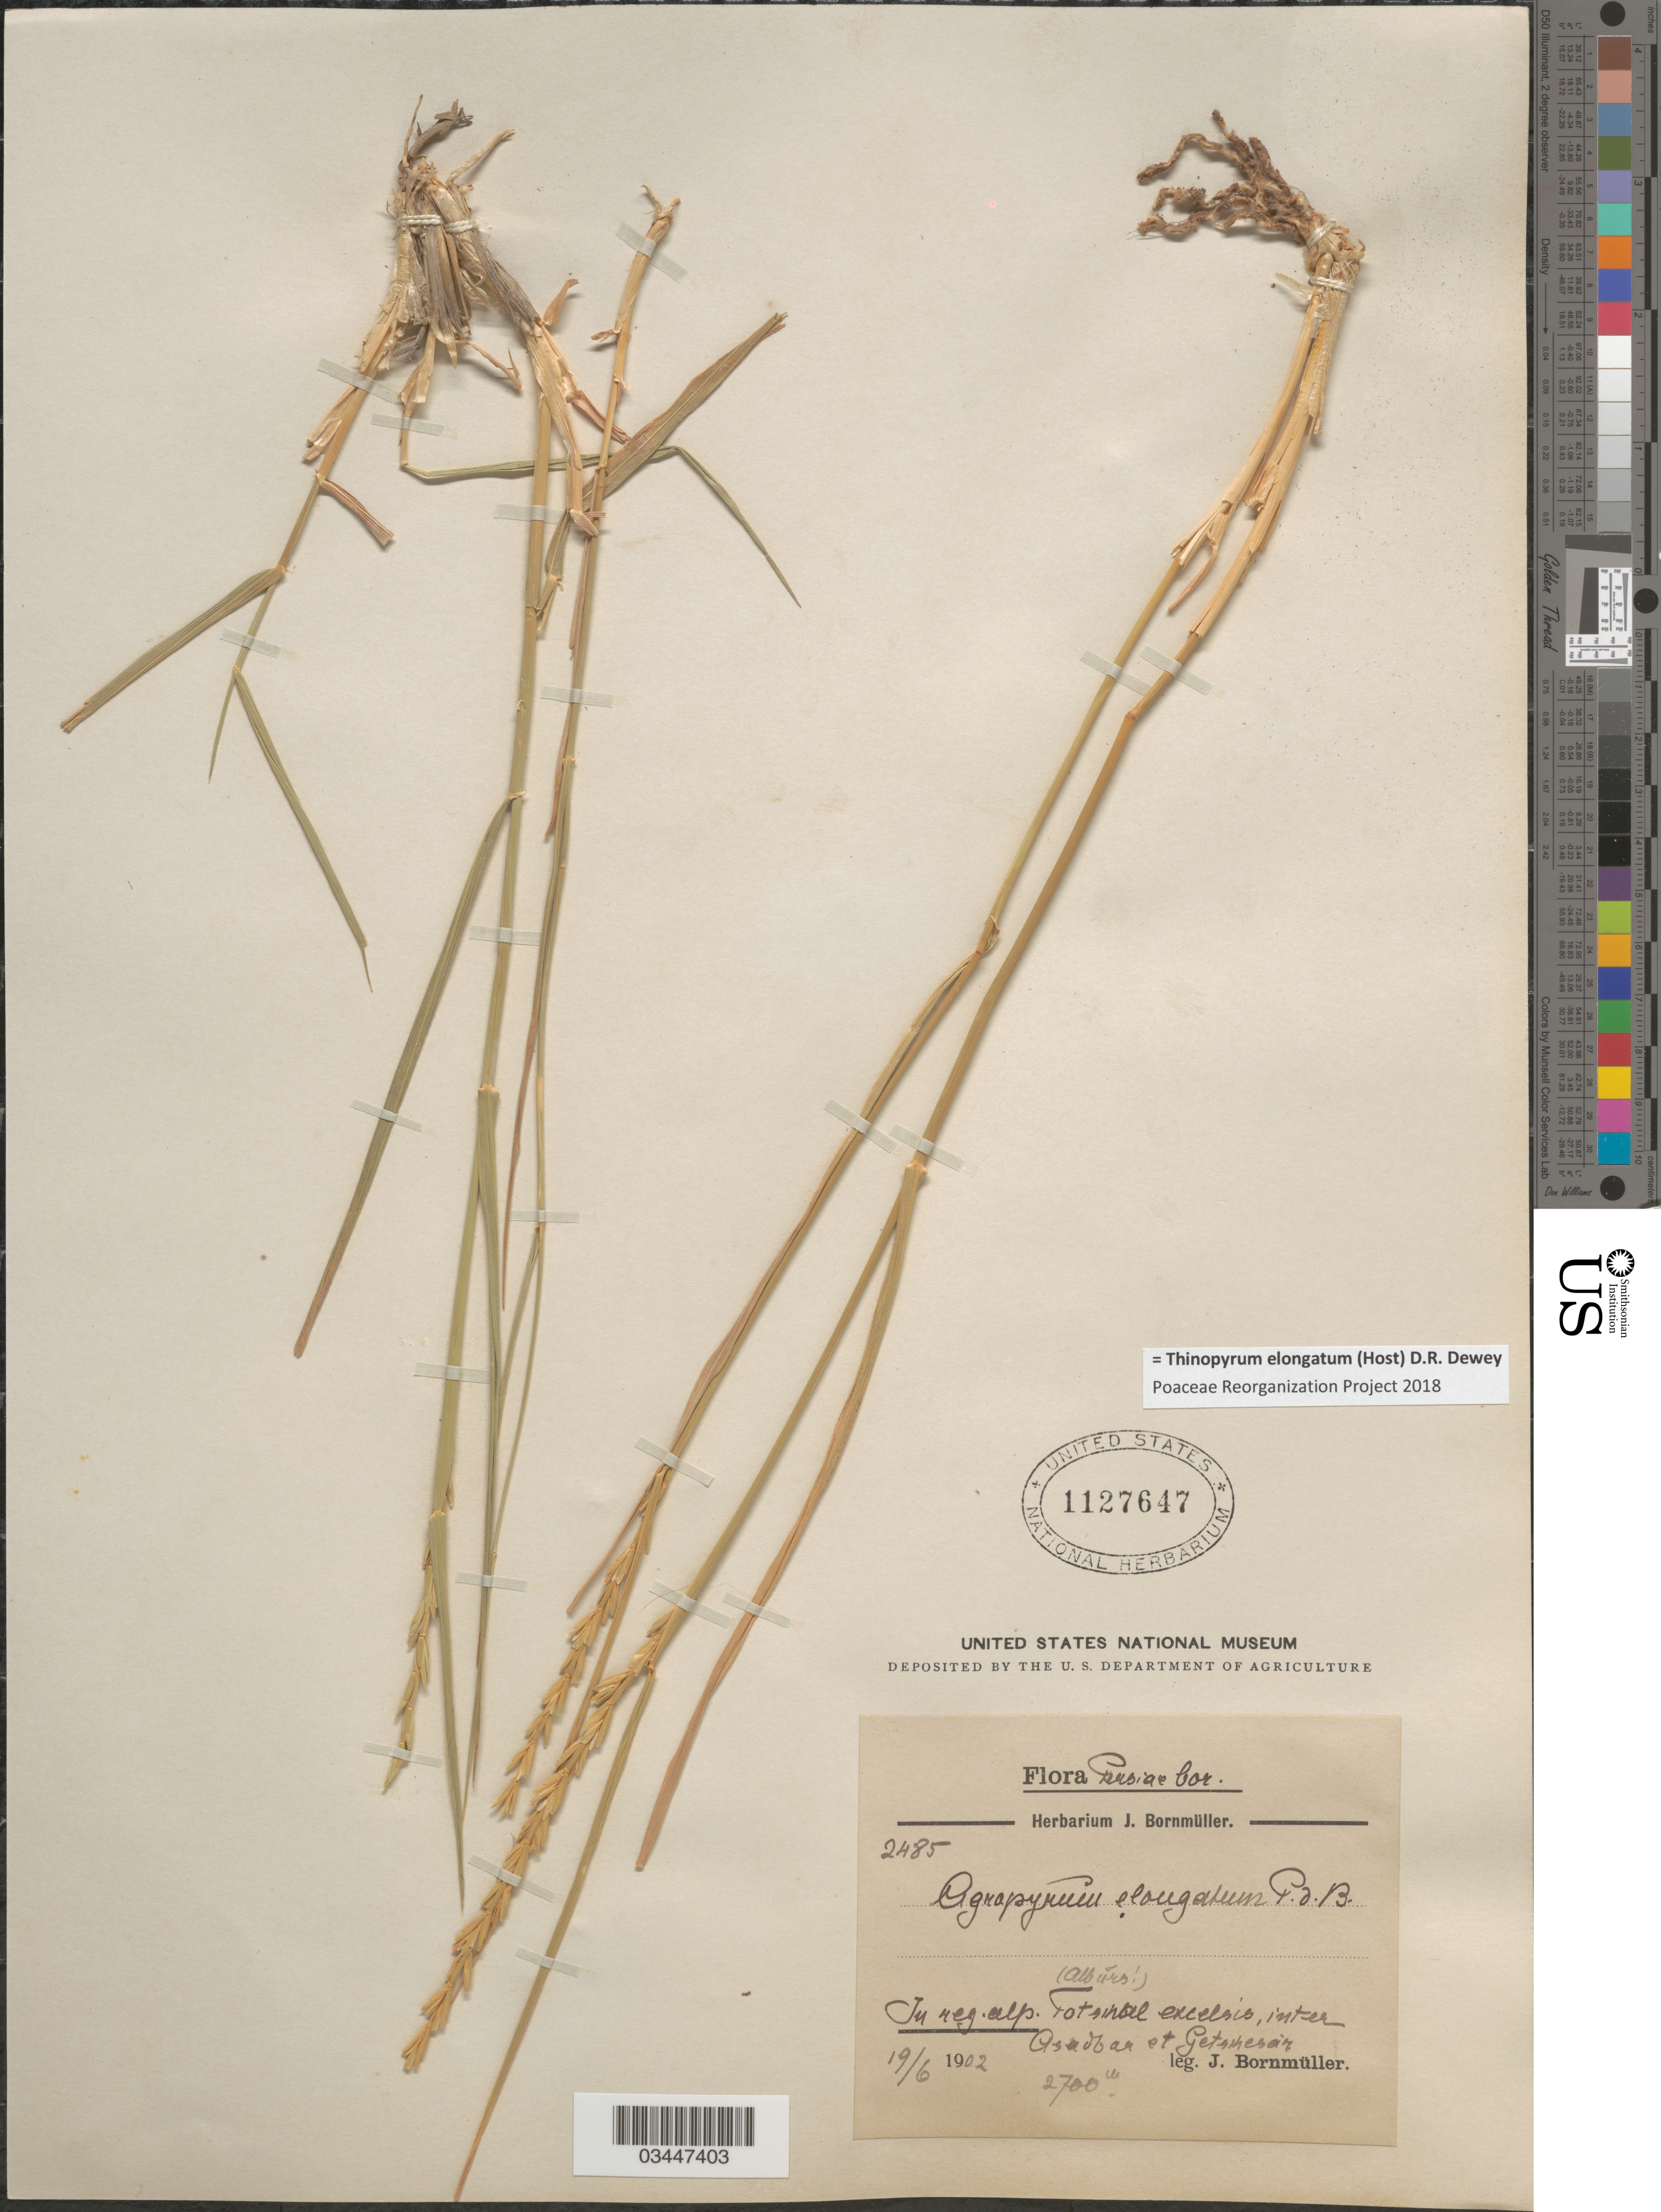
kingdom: Plantae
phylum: Tracheophyta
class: Liliopsida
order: Poales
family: Poaceae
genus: Thinopyrum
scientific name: Thinopyrum elongatum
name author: (Host) Barkworth & Dewey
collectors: J. Bornmüller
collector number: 2485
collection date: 1902-06-19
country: Iran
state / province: Alborz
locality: Persiae bor. In reg. alp. Totsihal excelsis, inter Asadbar t Getskesar.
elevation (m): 2700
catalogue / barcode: US 1127647